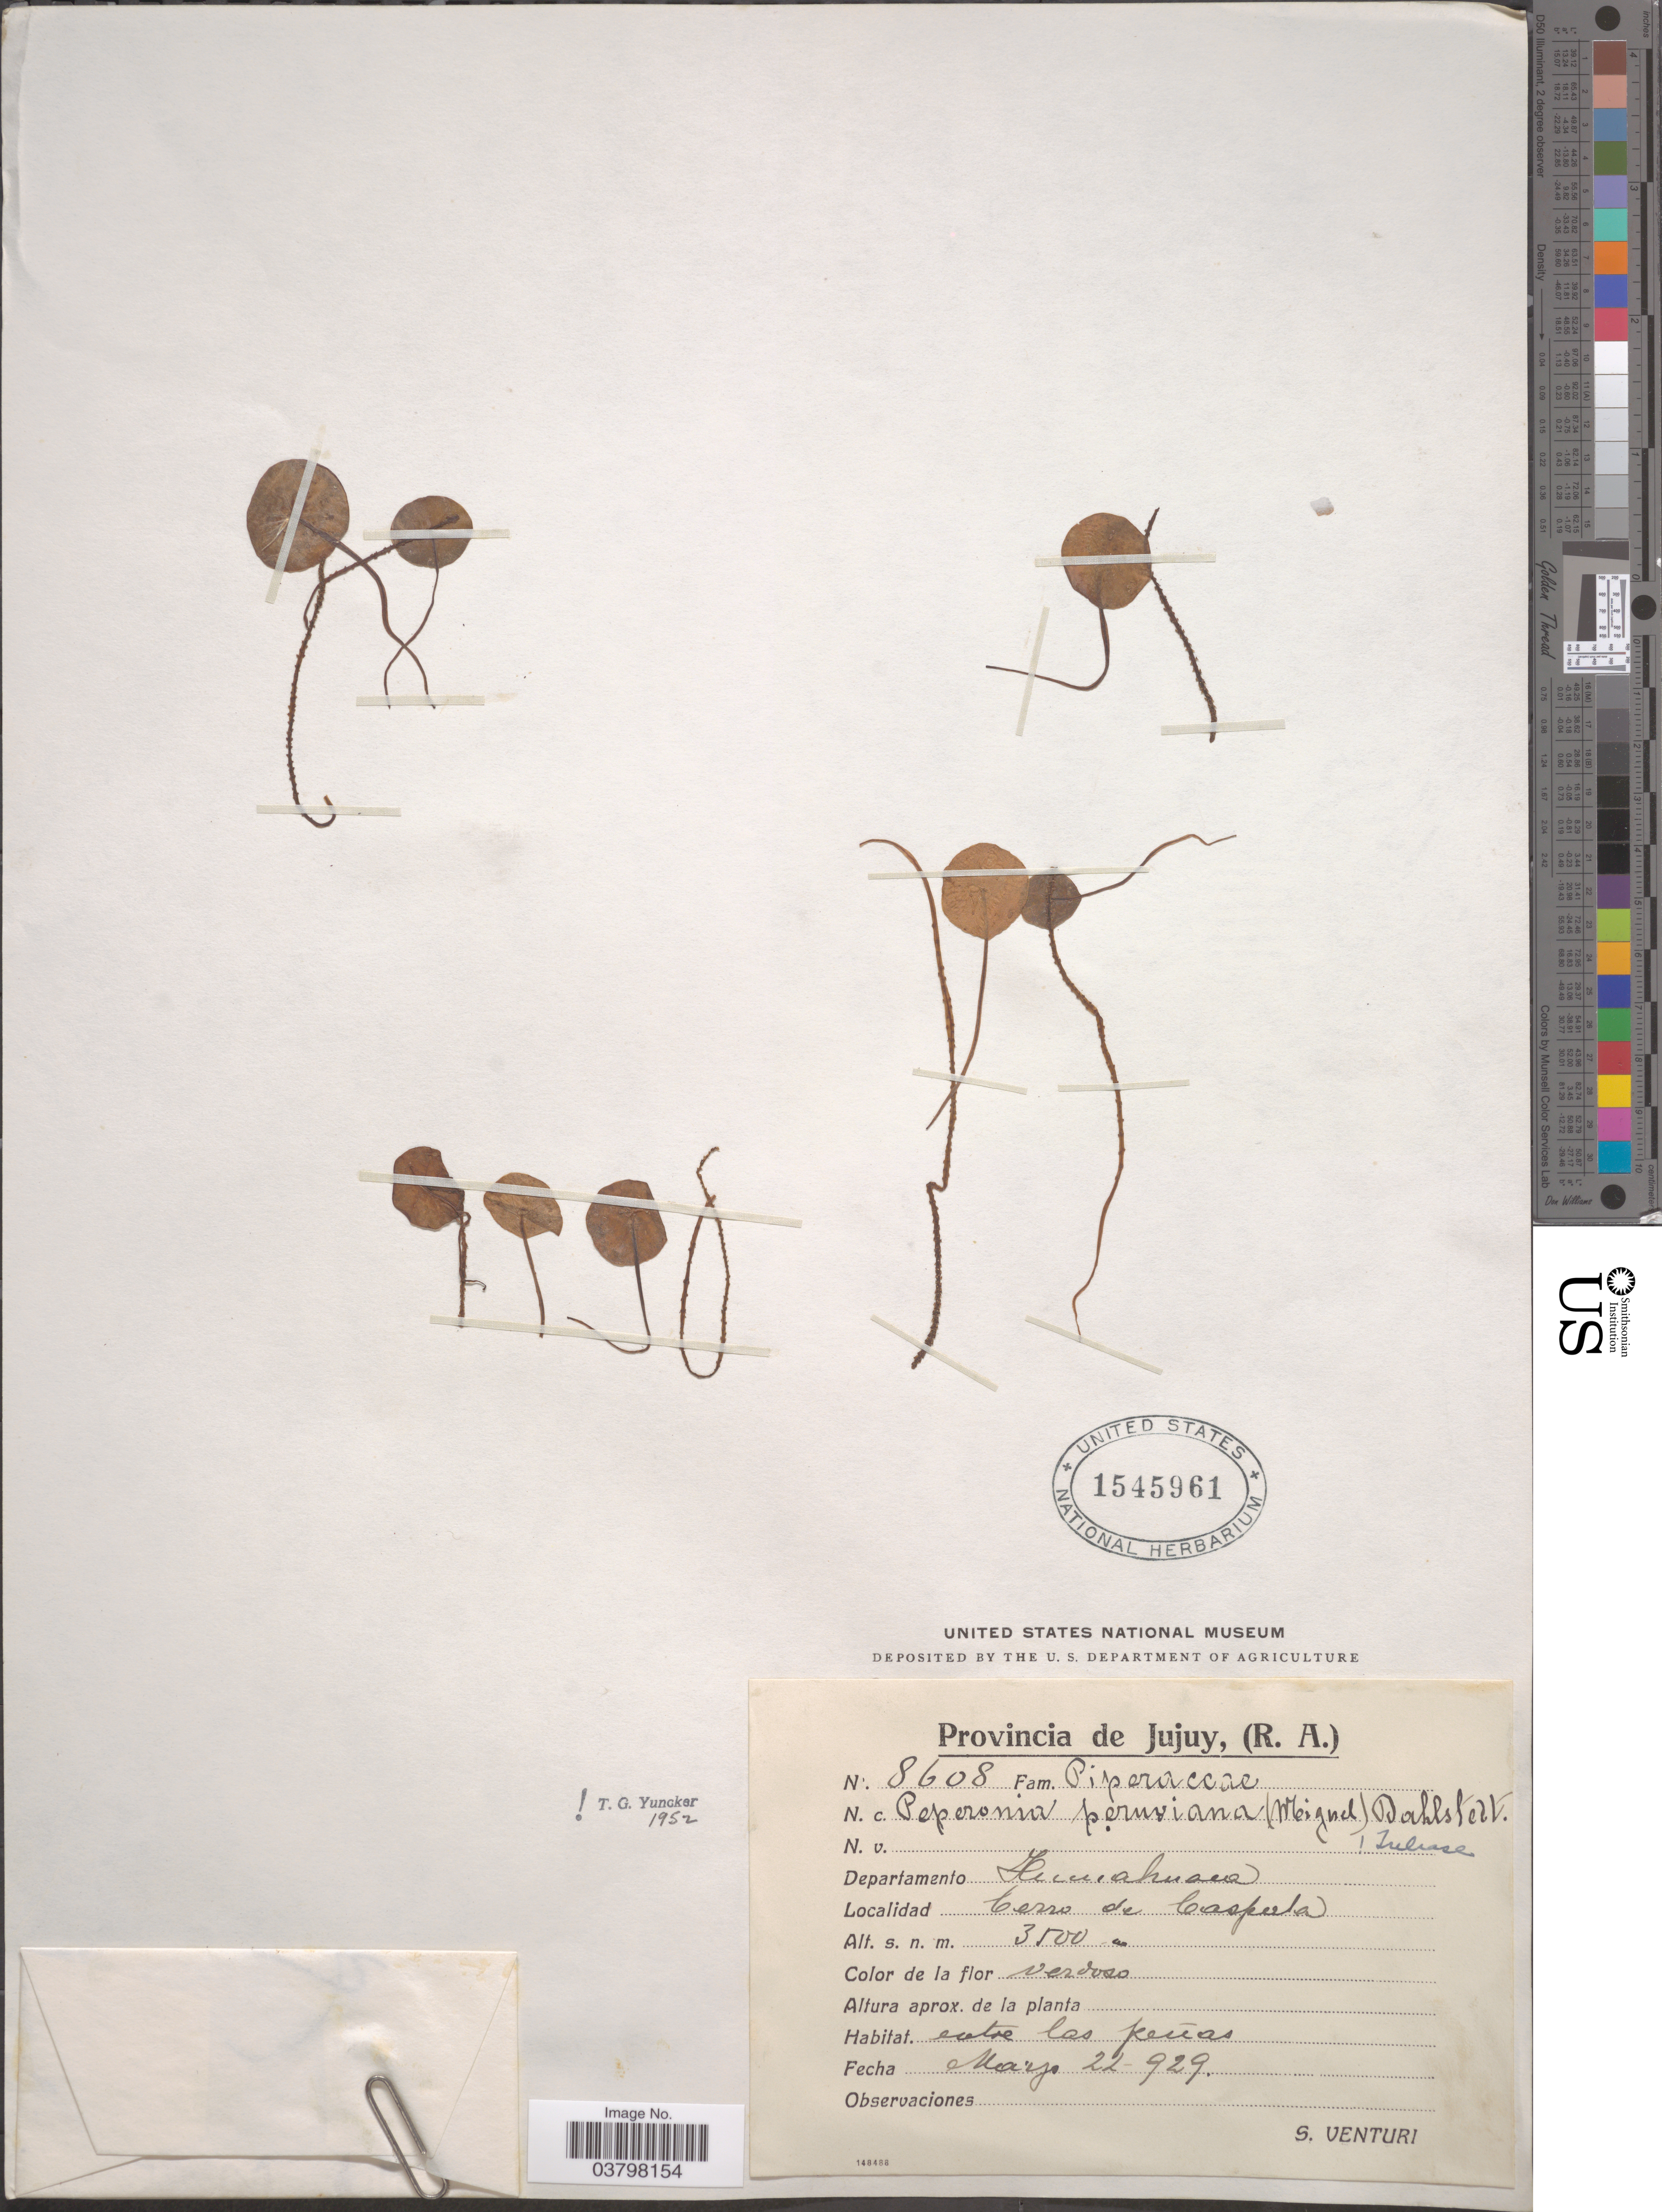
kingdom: Plantae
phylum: Tracheophyta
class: Magnoliopsida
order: Piperales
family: Piperaceae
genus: Peperomia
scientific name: Peperomia peruviana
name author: (Miq.) Dahlst.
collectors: S. Venturi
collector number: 8608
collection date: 1929-03-22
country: Argentina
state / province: Jujuy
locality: Departamento Huancahuana. Cerro de Caspala.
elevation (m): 3500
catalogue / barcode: US 1545961